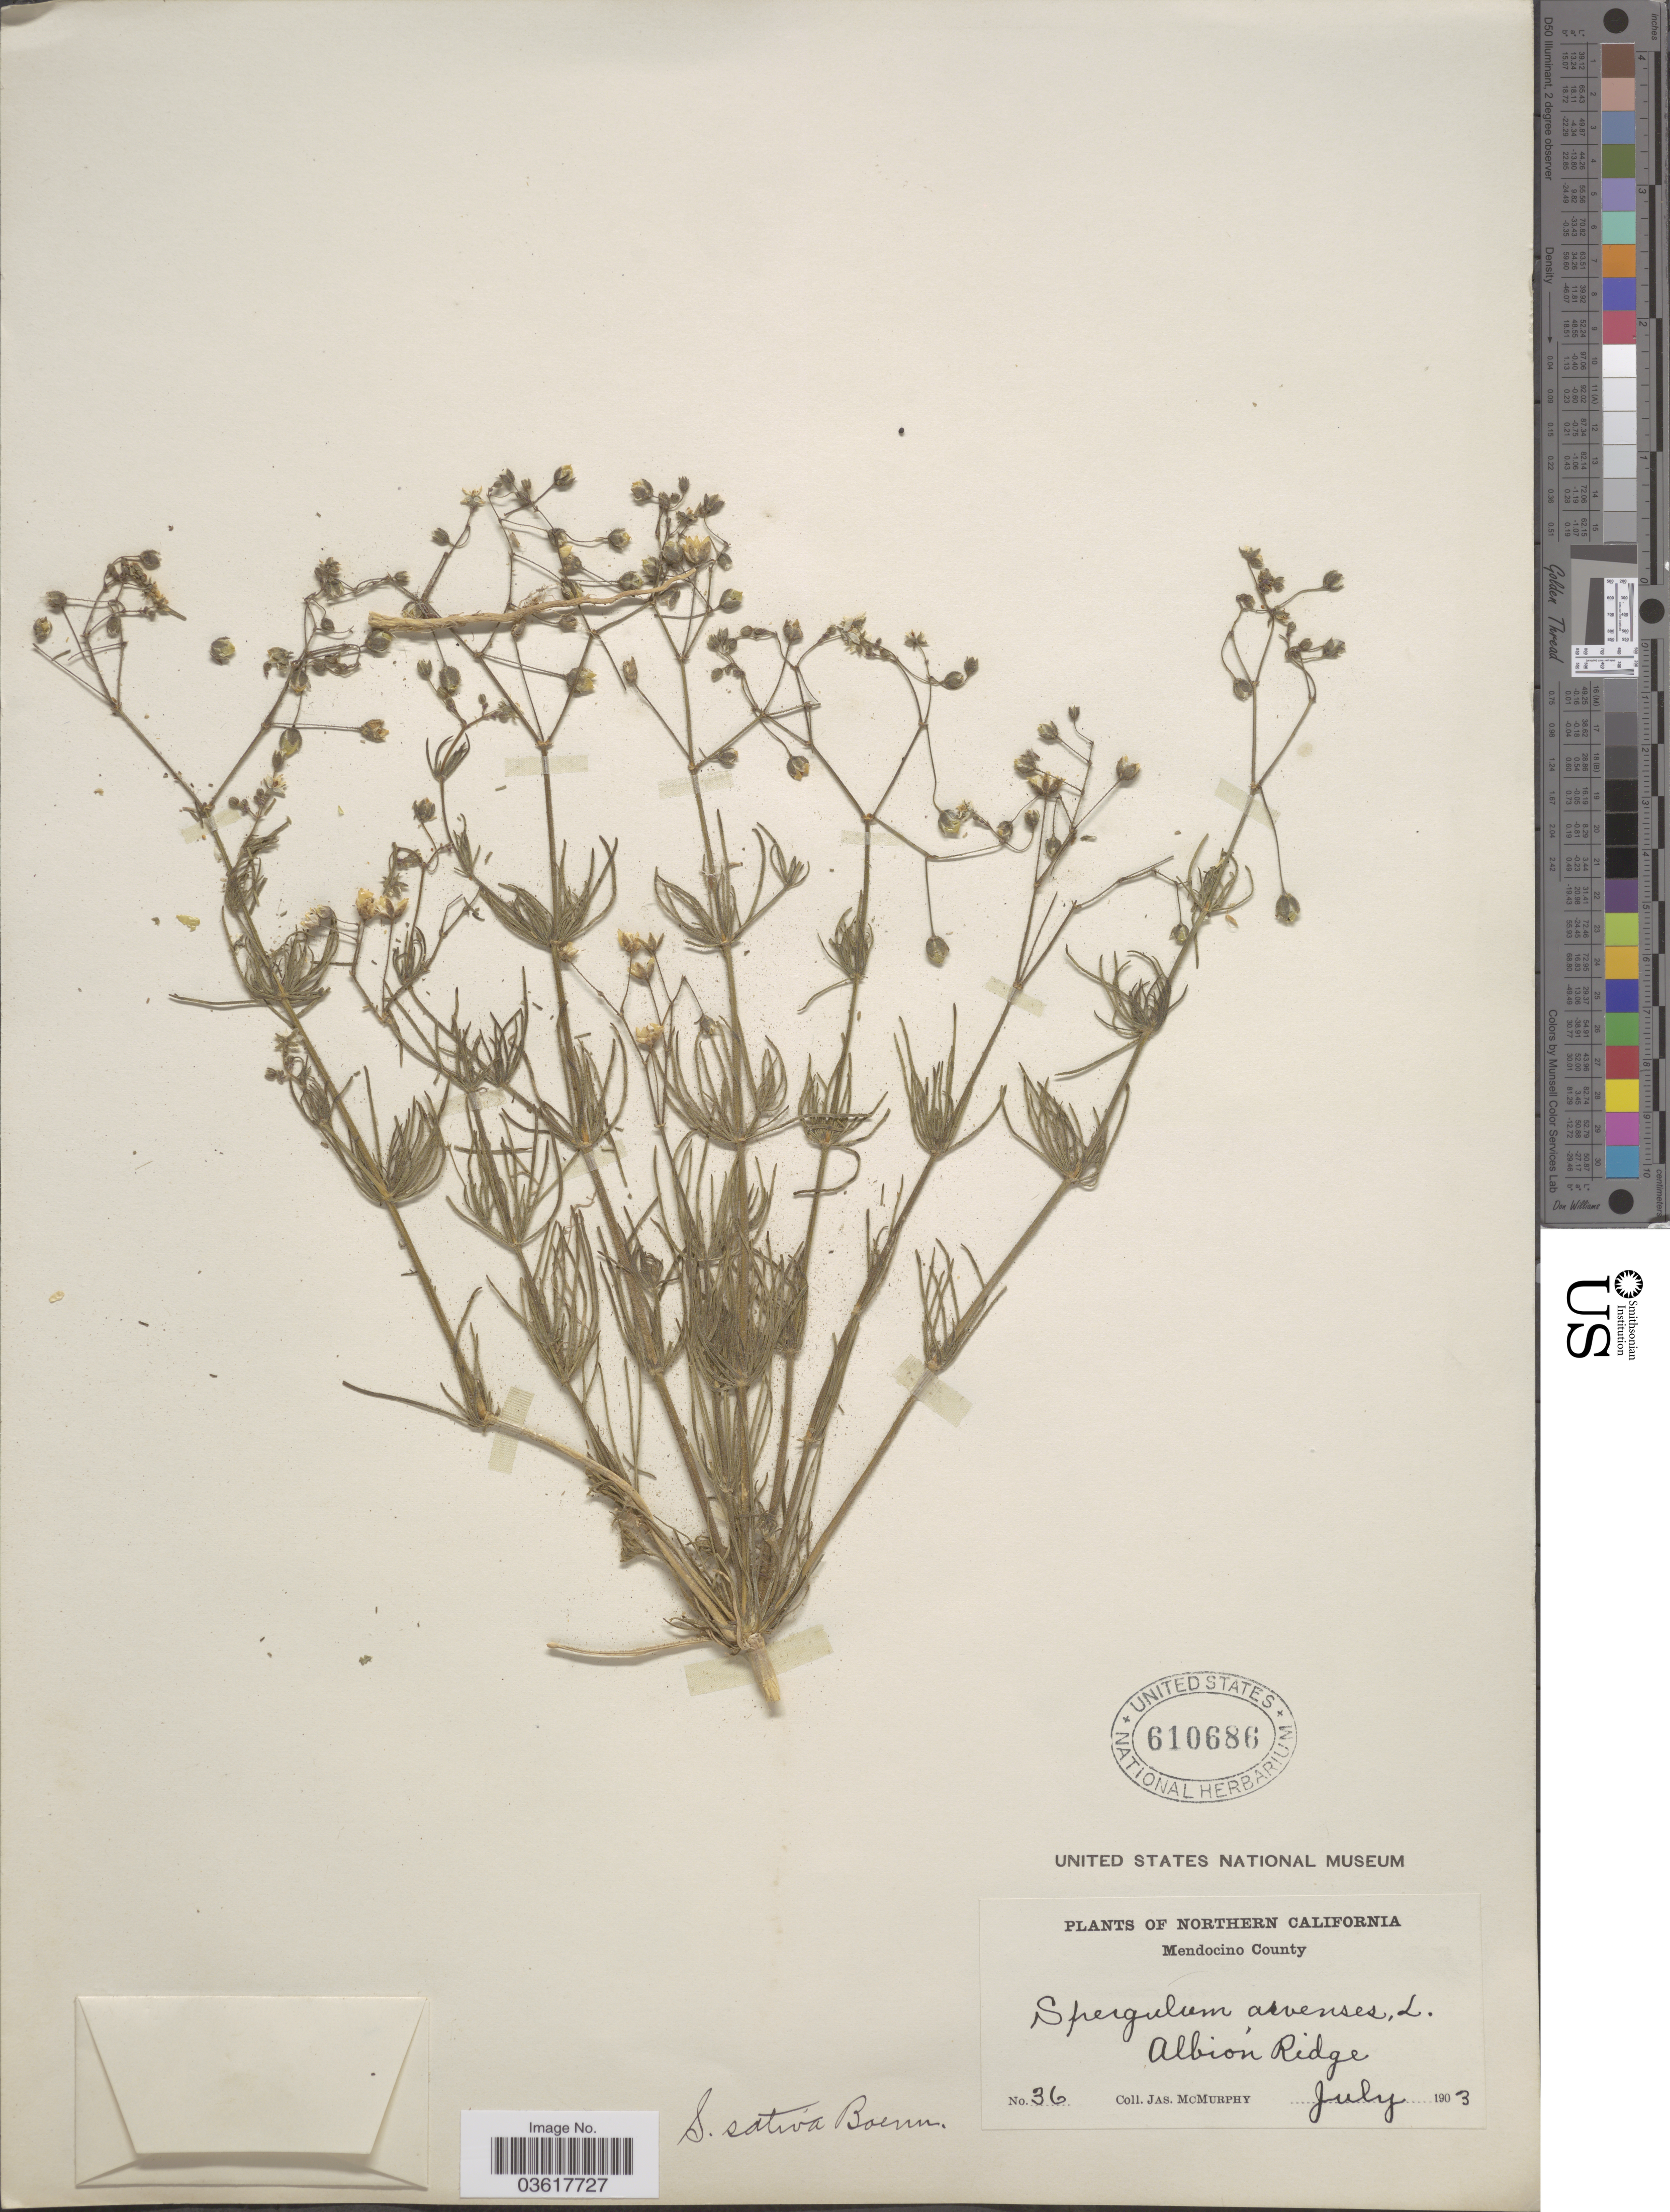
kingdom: Plantae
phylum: Tracheophyta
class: Magnoliopsida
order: Caryophyllales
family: Caryophyllaceae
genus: Spergula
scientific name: Spergula sativa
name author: Boen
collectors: J. McMurphy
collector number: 36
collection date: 1903-07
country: United States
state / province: California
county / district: Mendocino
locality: Northern California. Mendocino County. Albion Ridge.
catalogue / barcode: US 610686